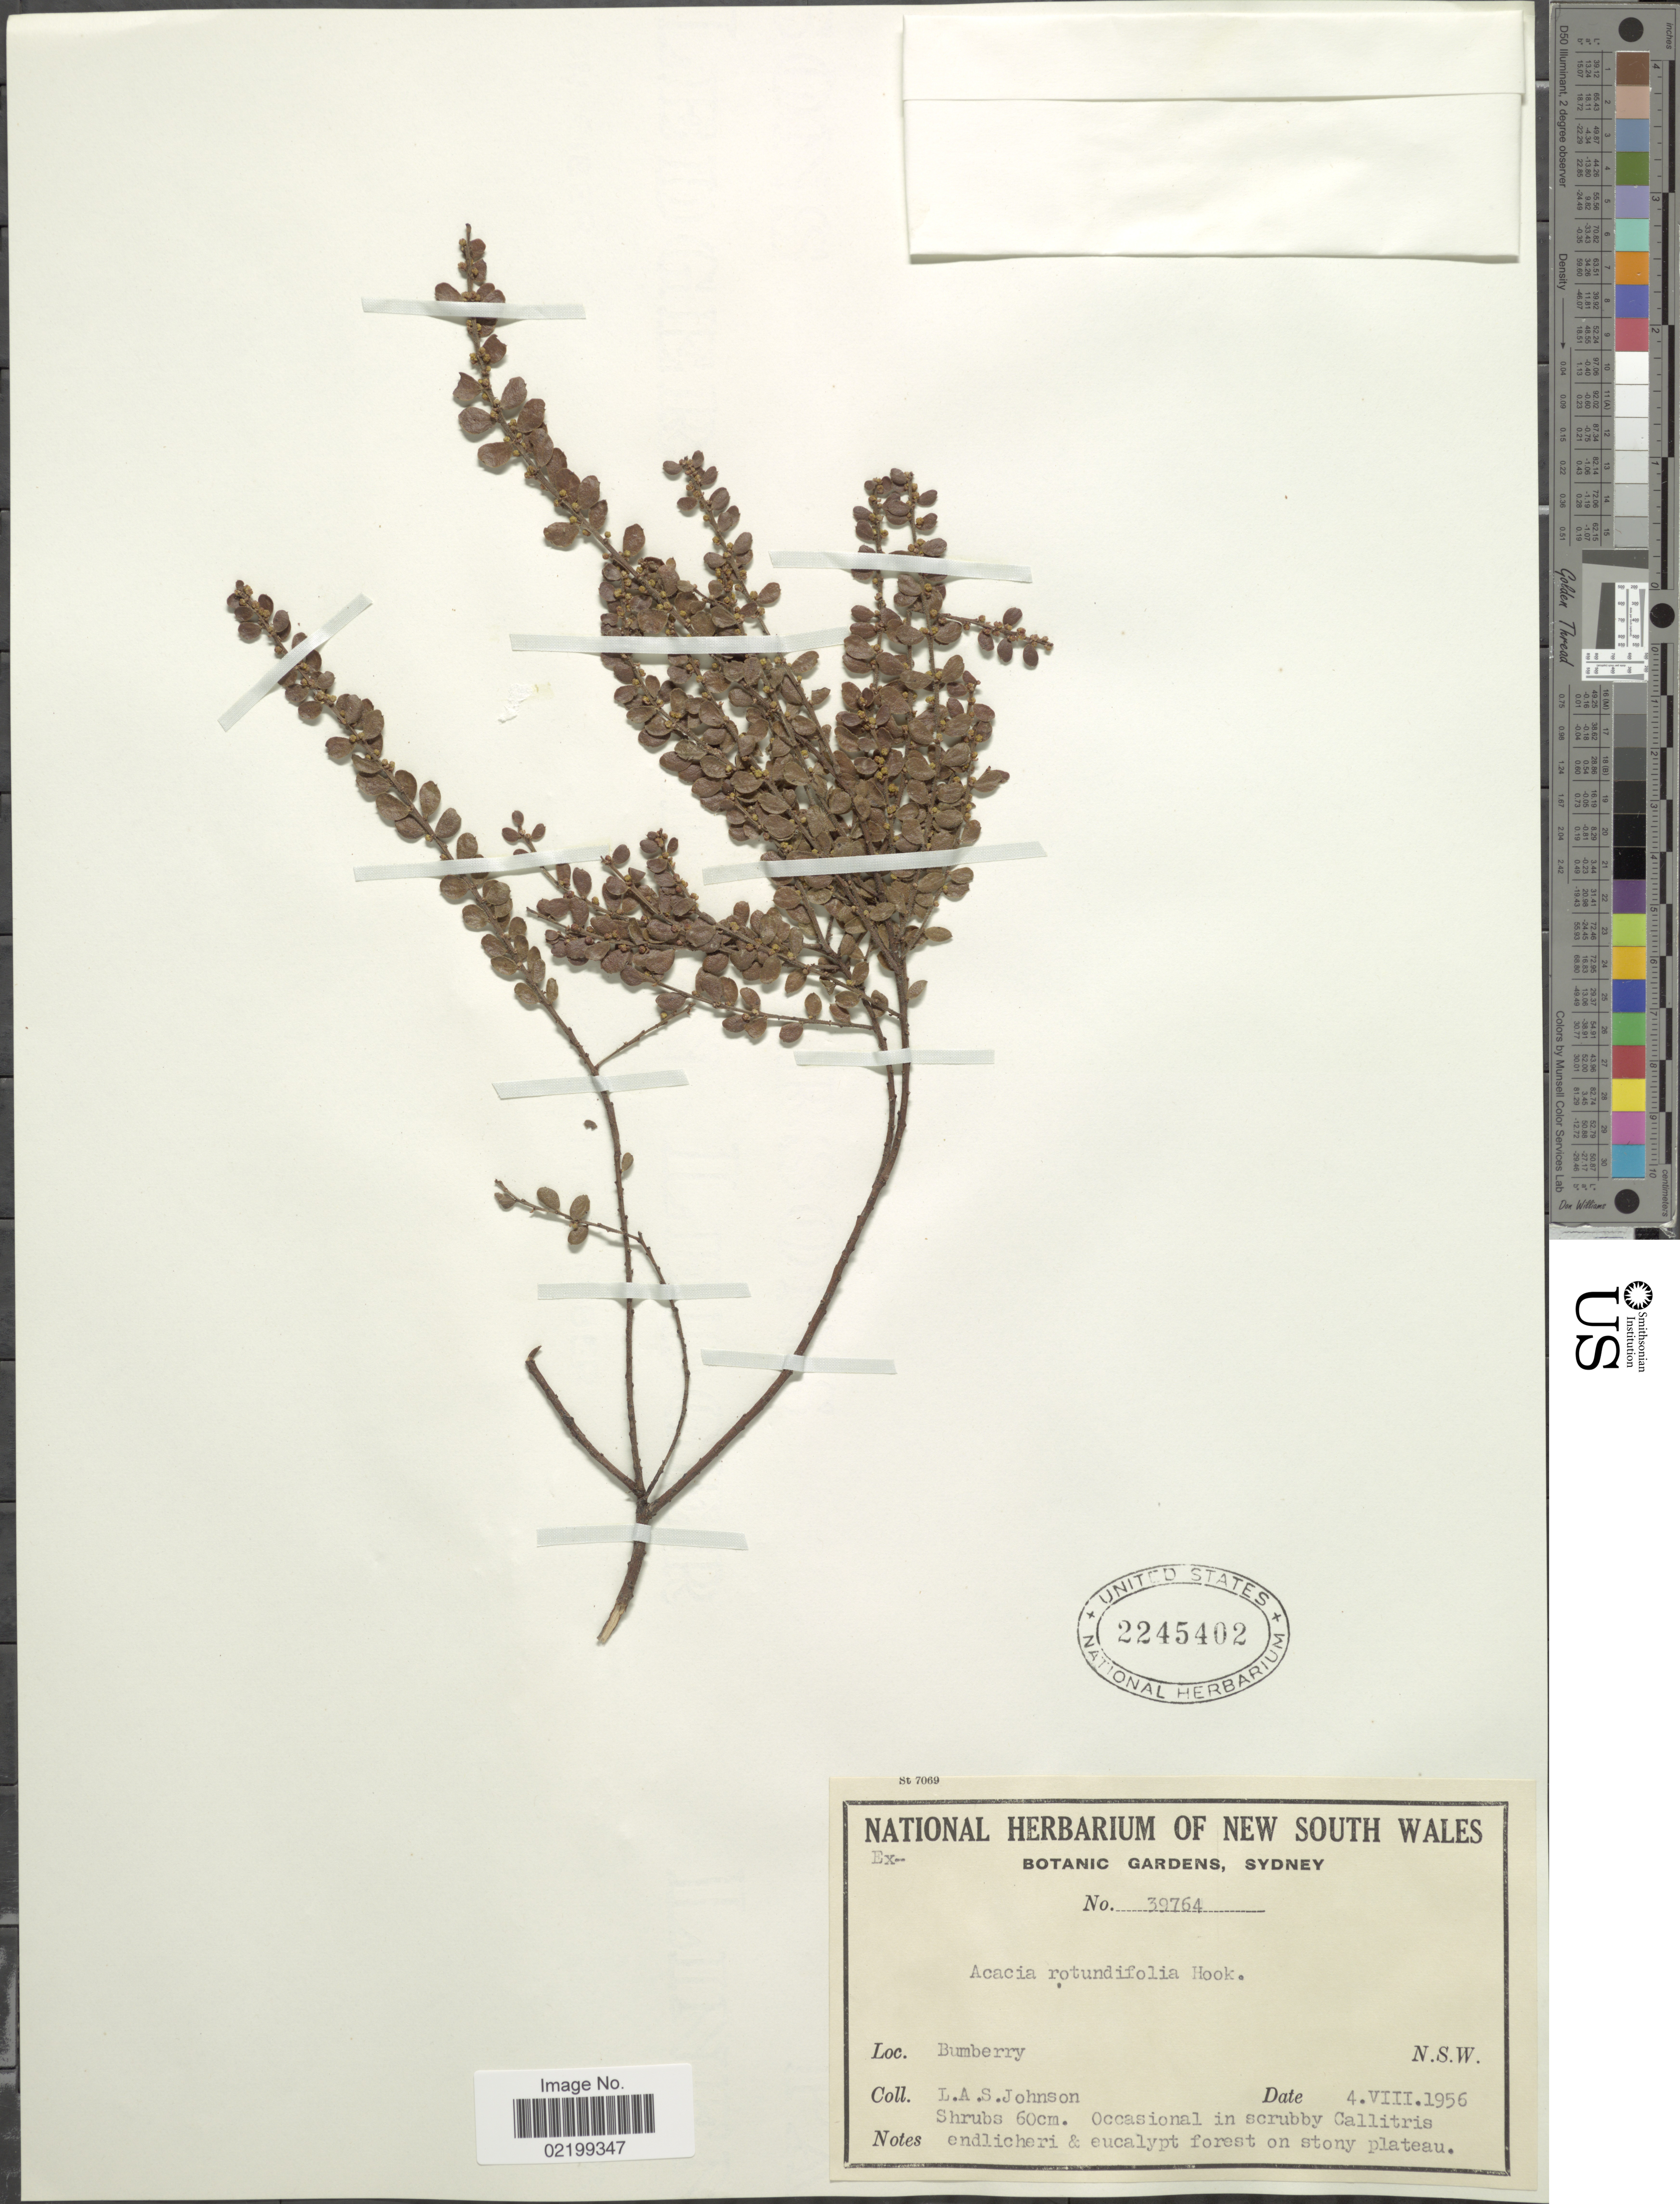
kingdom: Plantae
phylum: Tracheophyta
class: Magnoliopsida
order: Fabales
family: Fabaceae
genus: Acacia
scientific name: Acacia rotundifolia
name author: Hook.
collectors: L. Johnson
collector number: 39764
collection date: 1956-07-04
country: Australia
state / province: New South Wales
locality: Bumberry, on stony plateau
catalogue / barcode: US 2245402